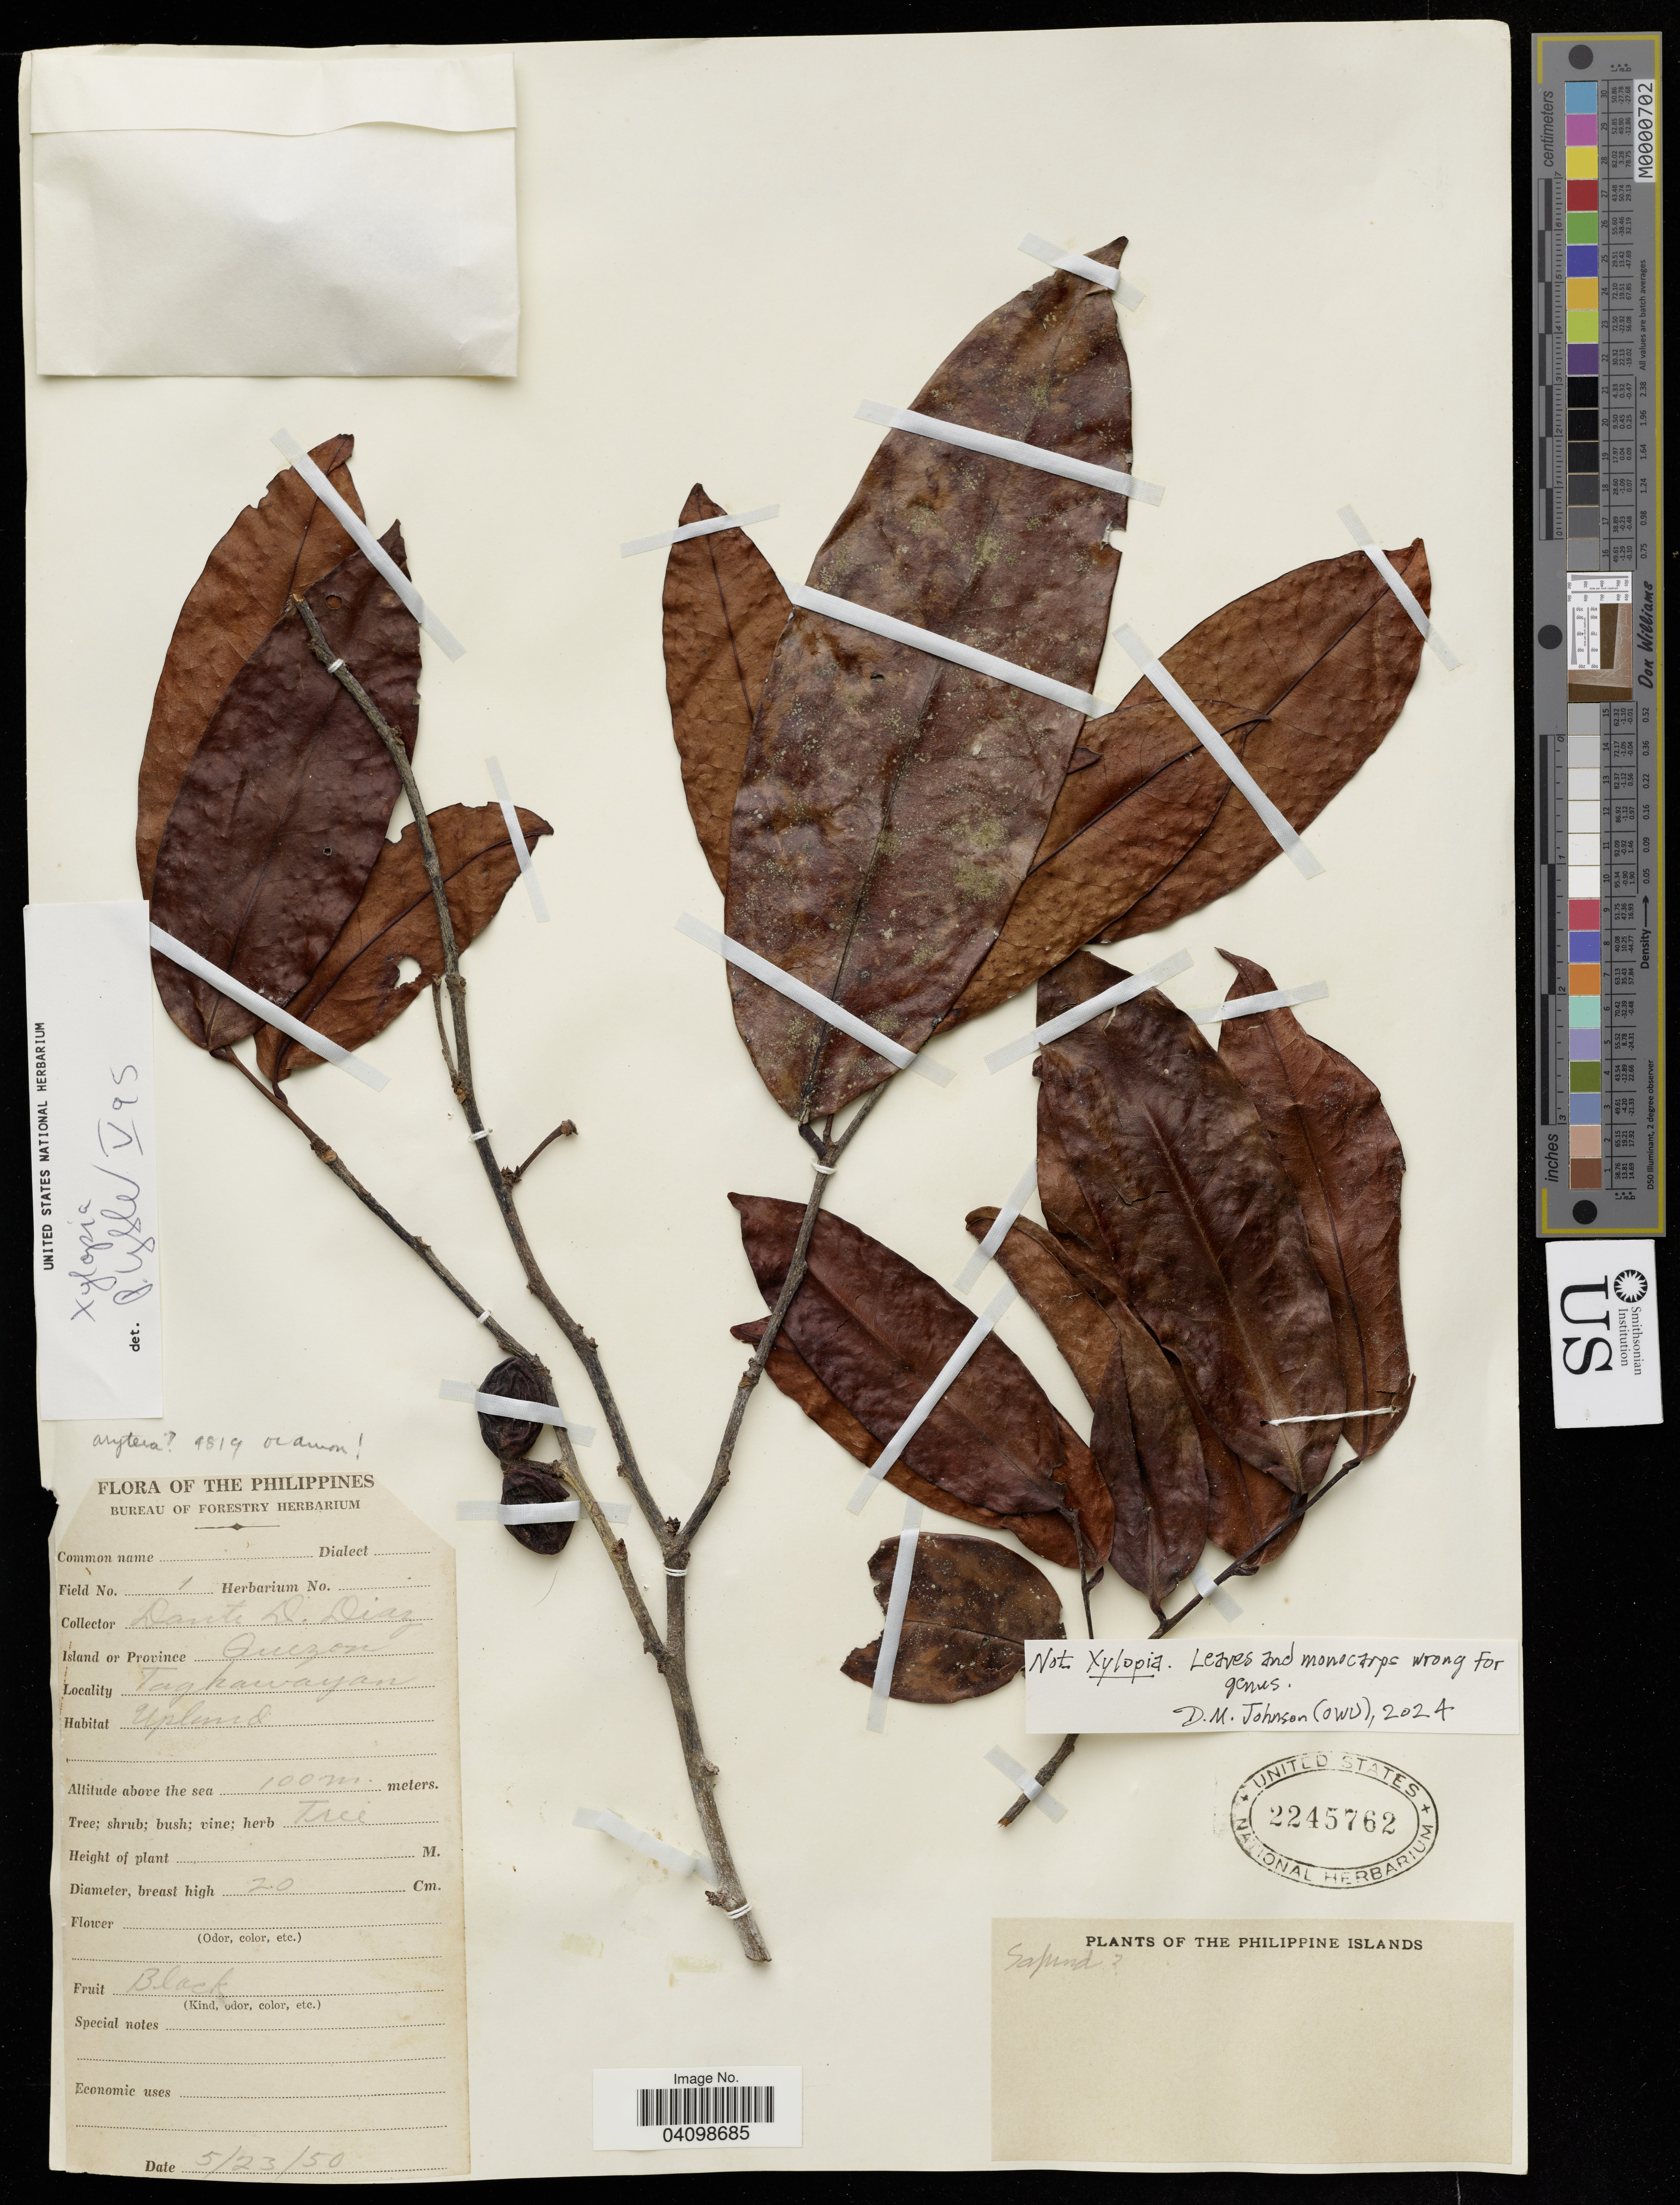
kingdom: Plantae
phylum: Tracheophyta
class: Magnoliopsida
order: Magnoliales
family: Annonaceae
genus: Xylopia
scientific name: Xylopia sp.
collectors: D. Diaz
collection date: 1950-05-23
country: Philippines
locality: Quezon. Tagkawayan.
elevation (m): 100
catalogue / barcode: US 2245762